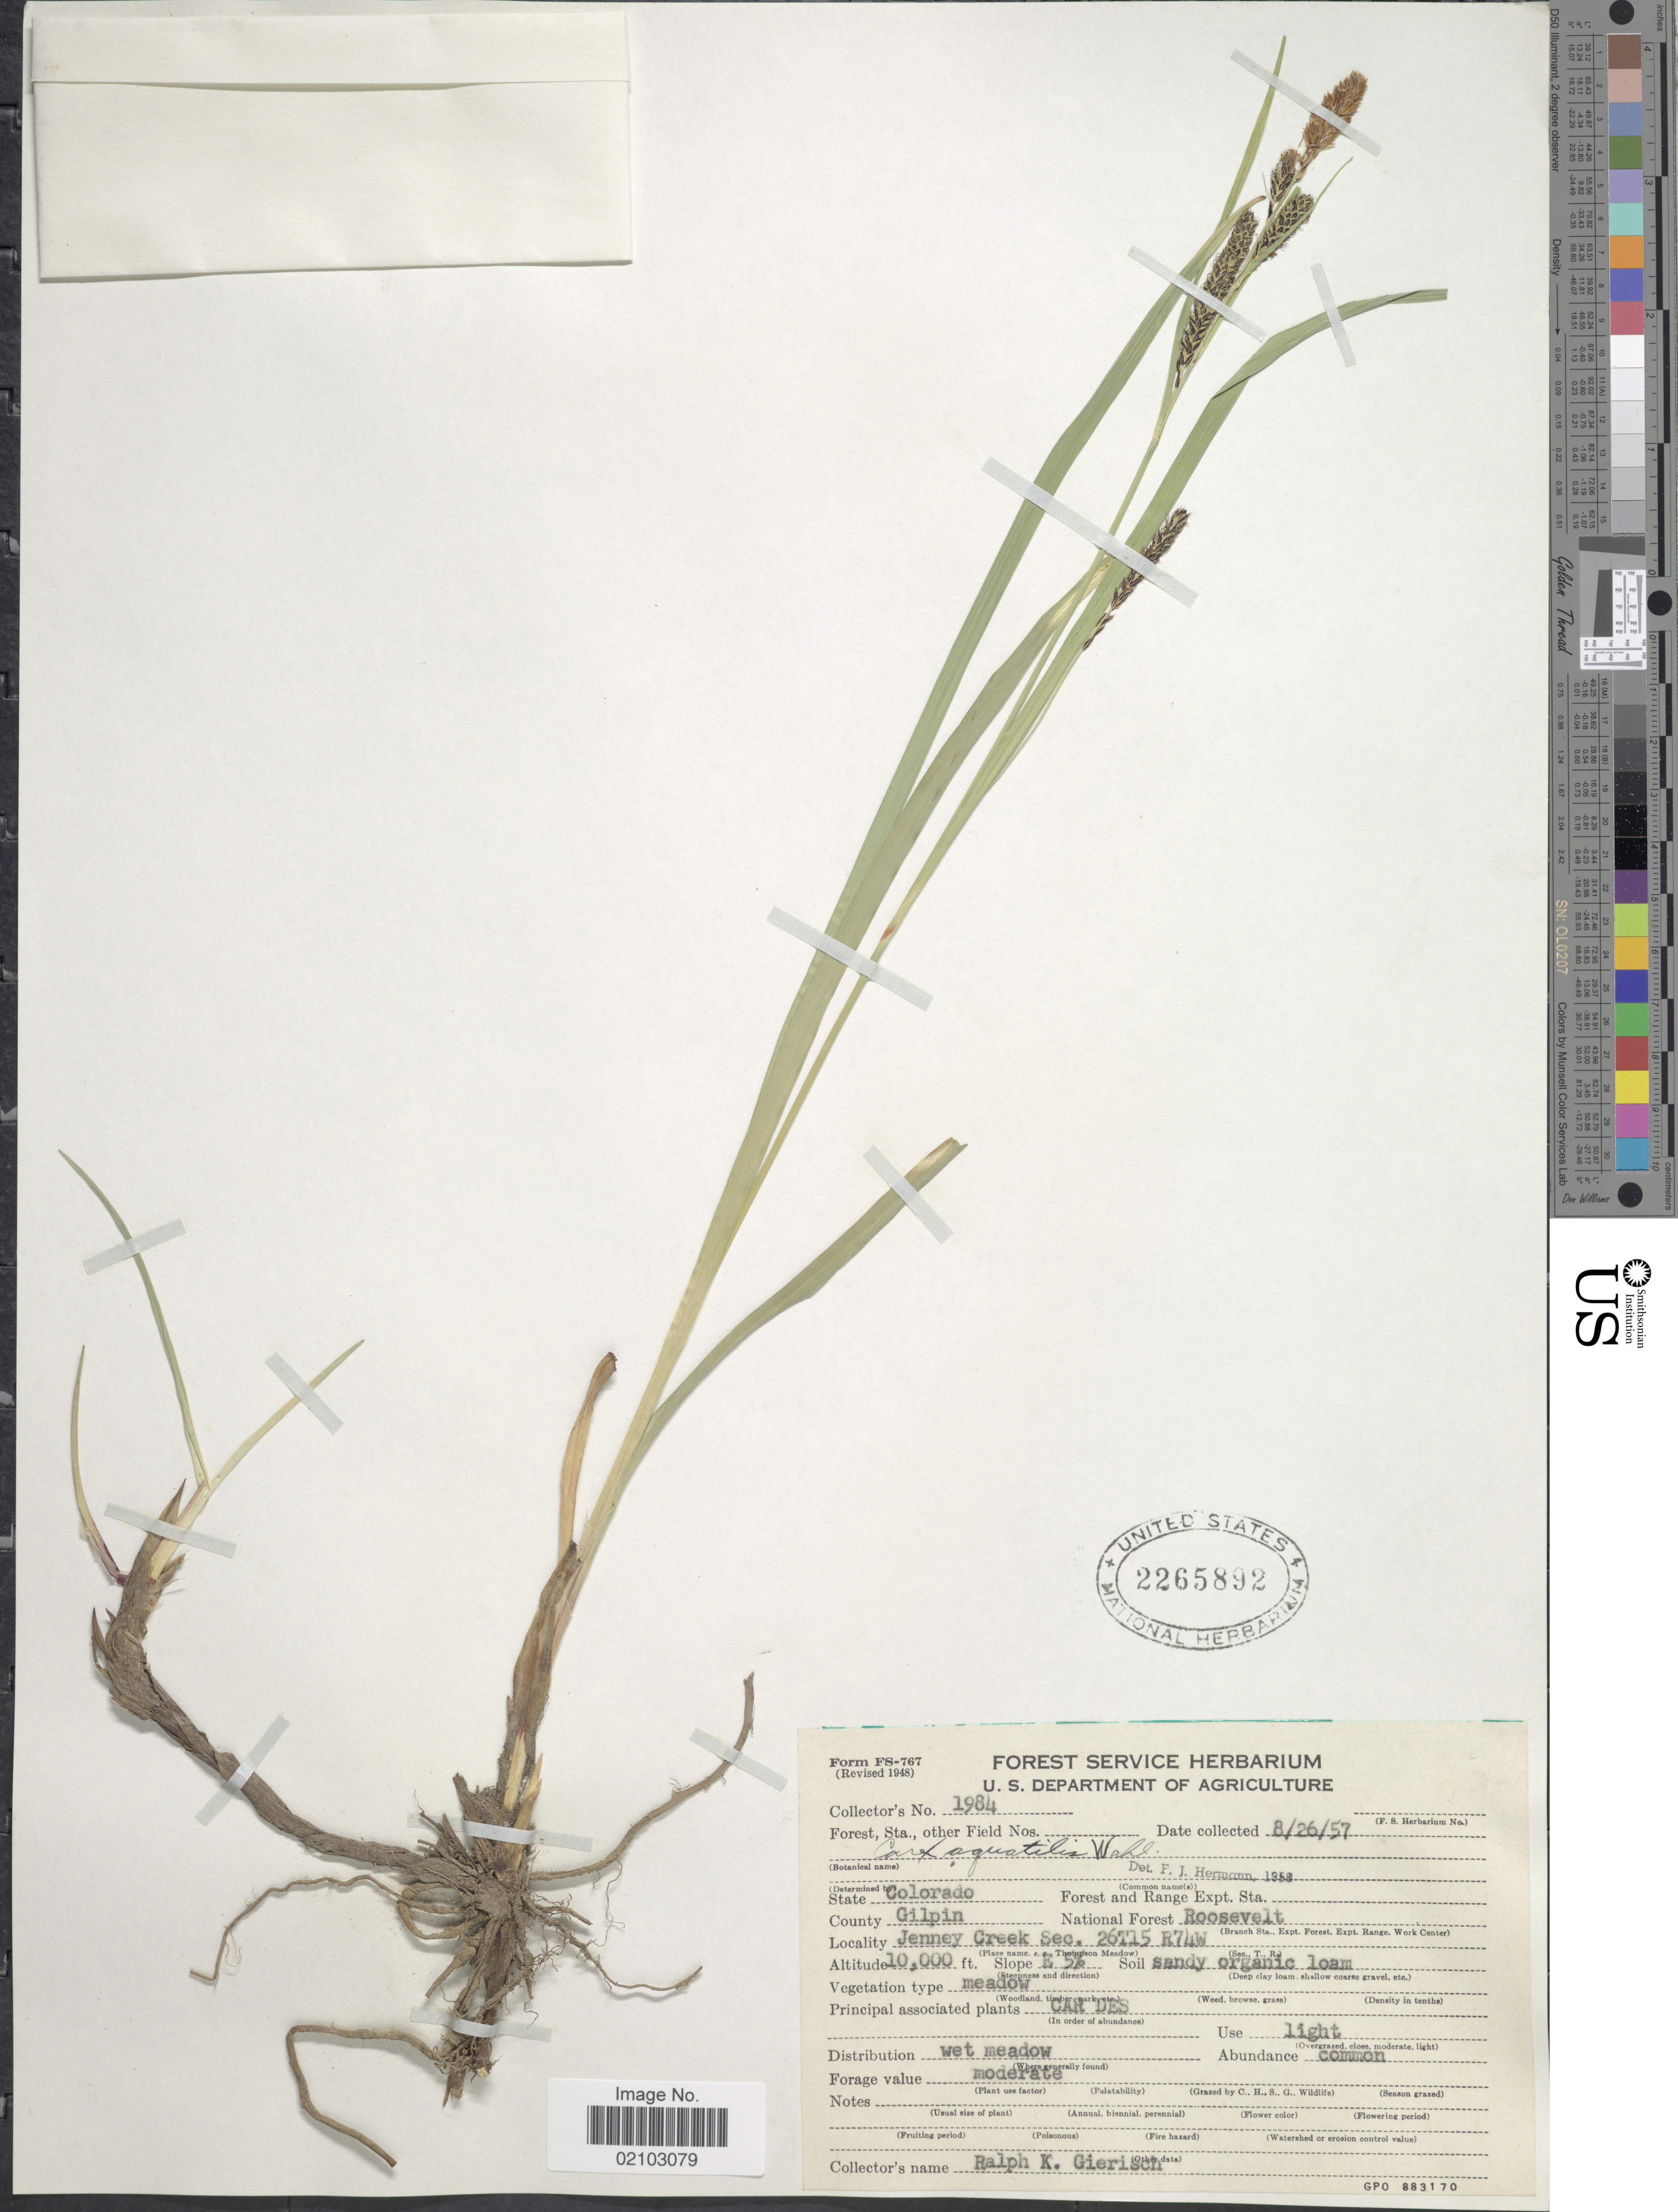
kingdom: Plantae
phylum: Tracheophyta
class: Liliopsida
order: Poales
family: Cyperaceae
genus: Carex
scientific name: Carex aquatilis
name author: Wahlenb.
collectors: R. Gierisch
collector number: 1984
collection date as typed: Transcribed d/m/y: 26/8/57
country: United States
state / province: Colorado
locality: County Gilpin, Roosevelt, Jenney Creek Sec. 26T15 R74W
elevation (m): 3048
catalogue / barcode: US 2265892